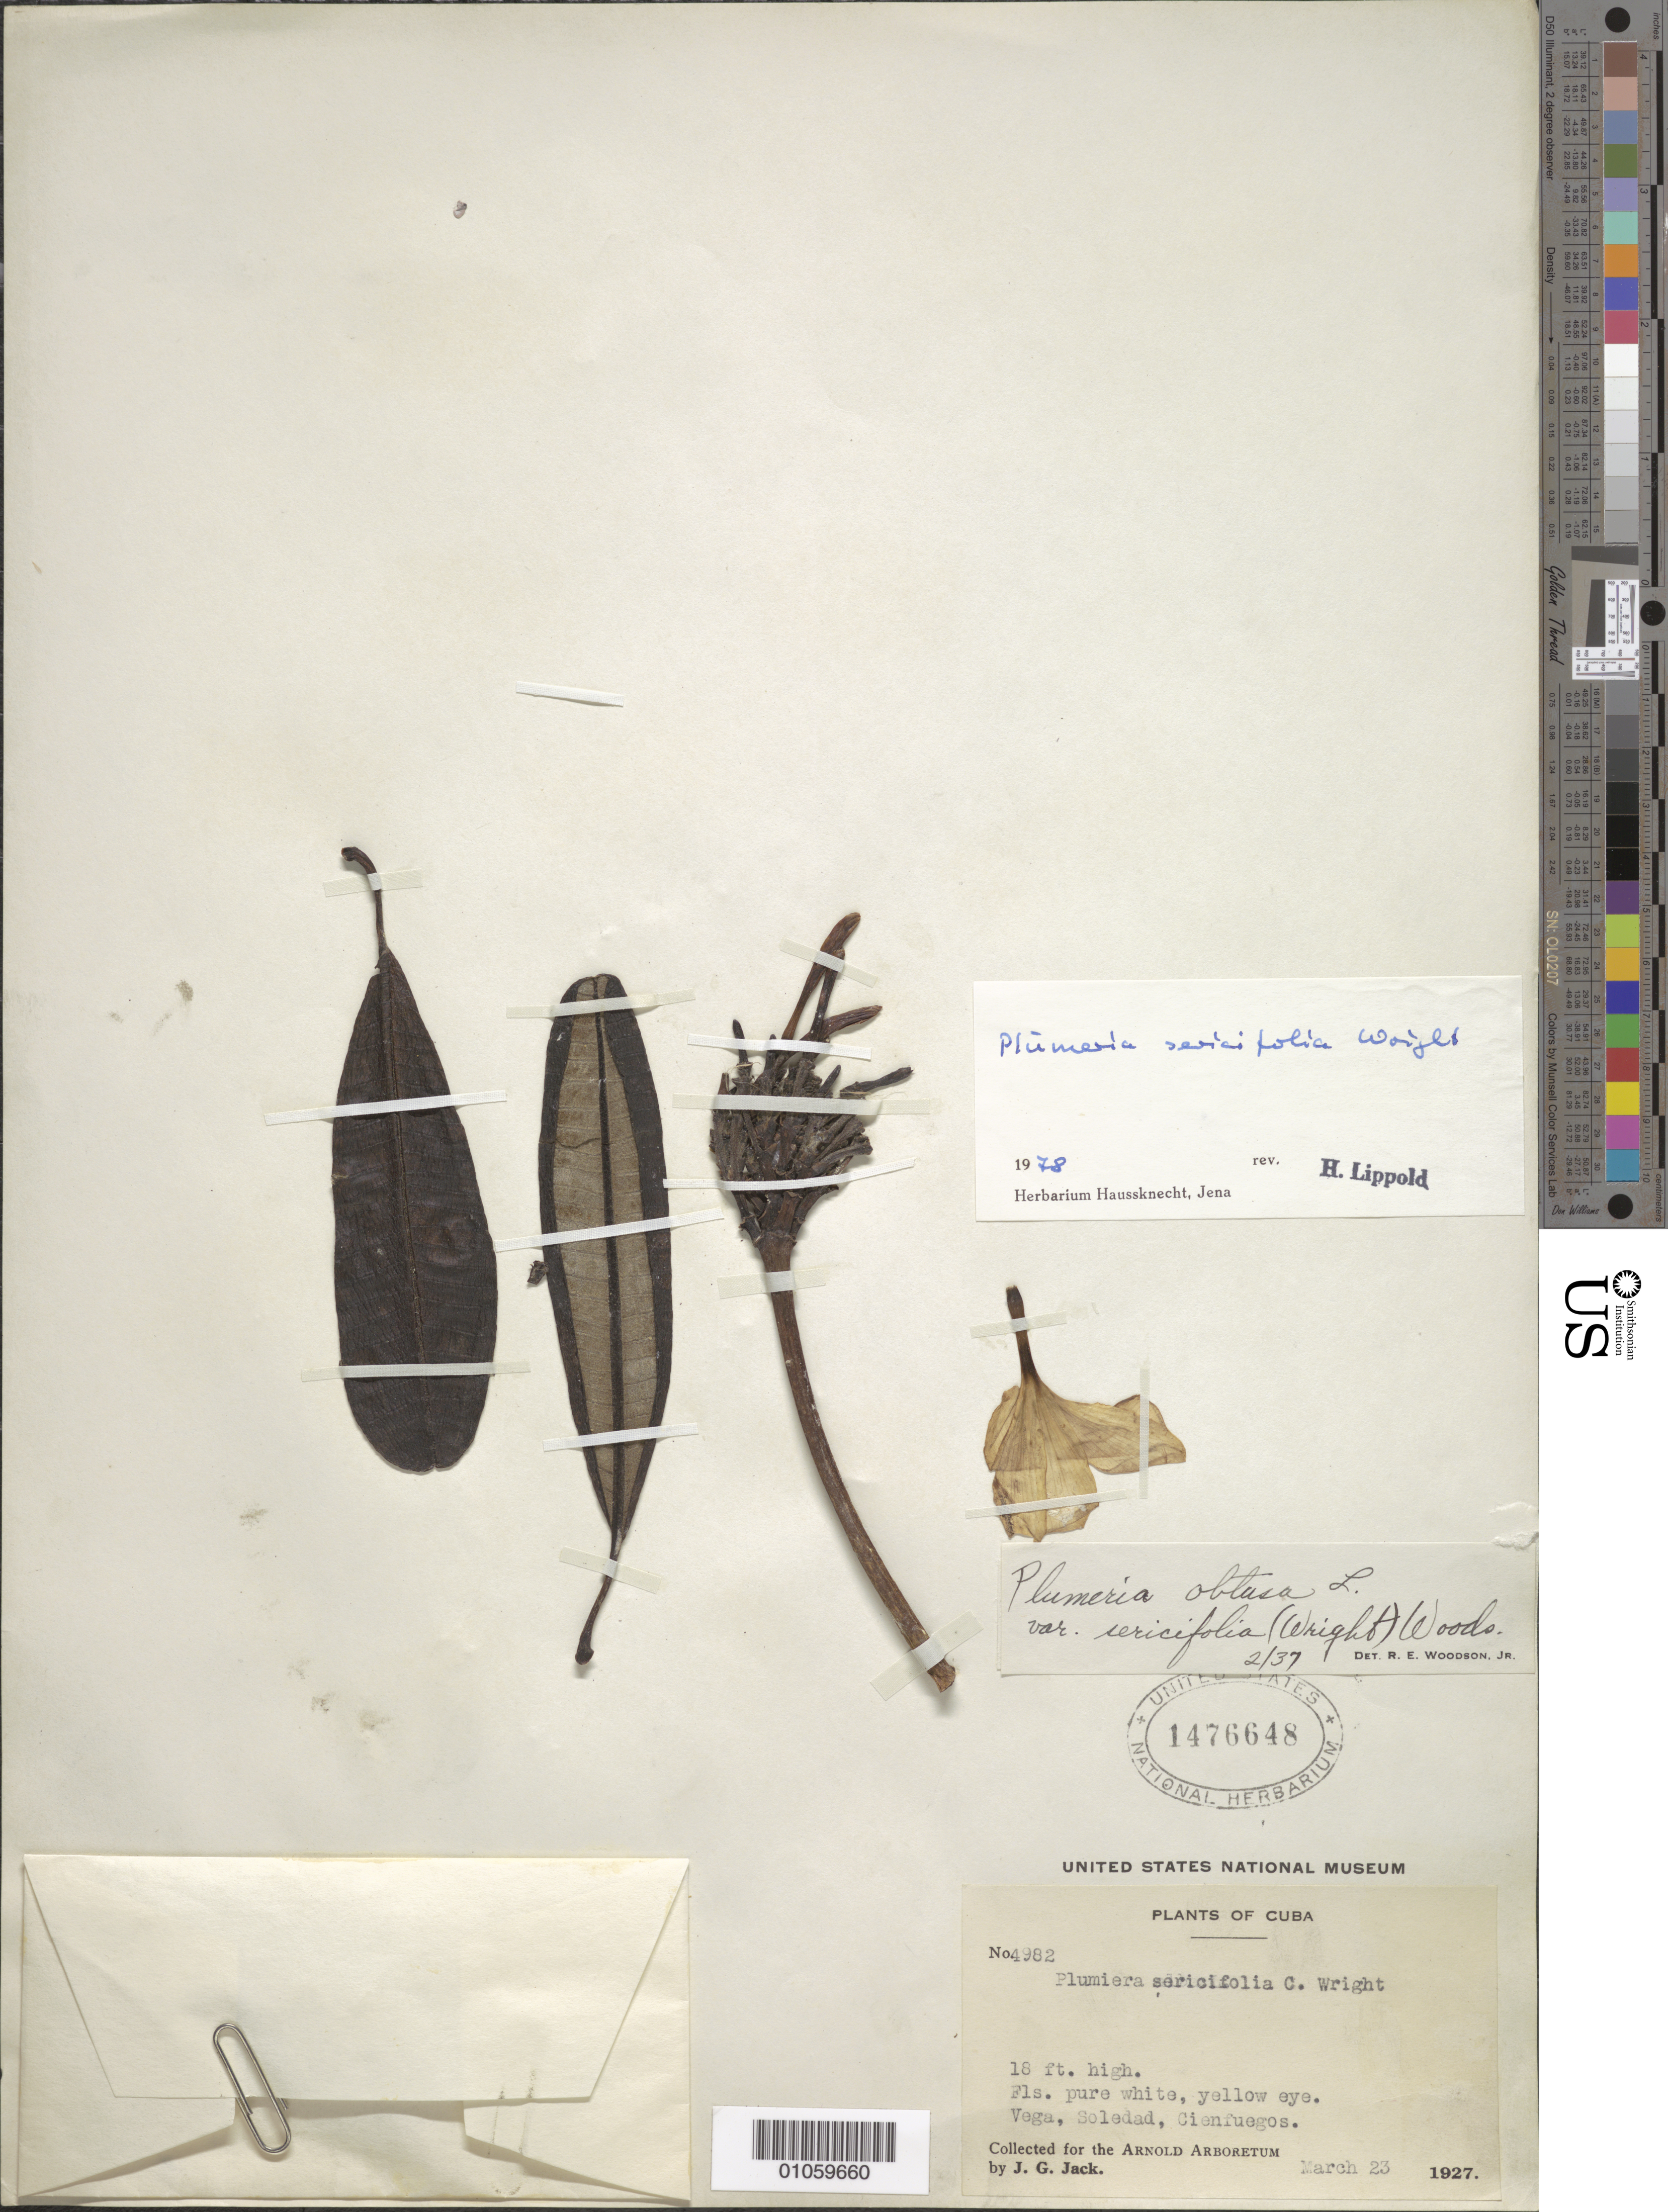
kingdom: Plantae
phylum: Tracheophyta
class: Magnoliopsida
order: Gentianales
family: Apocynaceae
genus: Plumeria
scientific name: Plumeria sericifolia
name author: C. Wright ex Griseb.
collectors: J. G. Jack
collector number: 4982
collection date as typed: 23 Mar 1927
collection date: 1927-03-23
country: Cuba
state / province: Cienfuegos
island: Cuba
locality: Vega, Soledad, Cienfuegos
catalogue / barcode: US 1476648